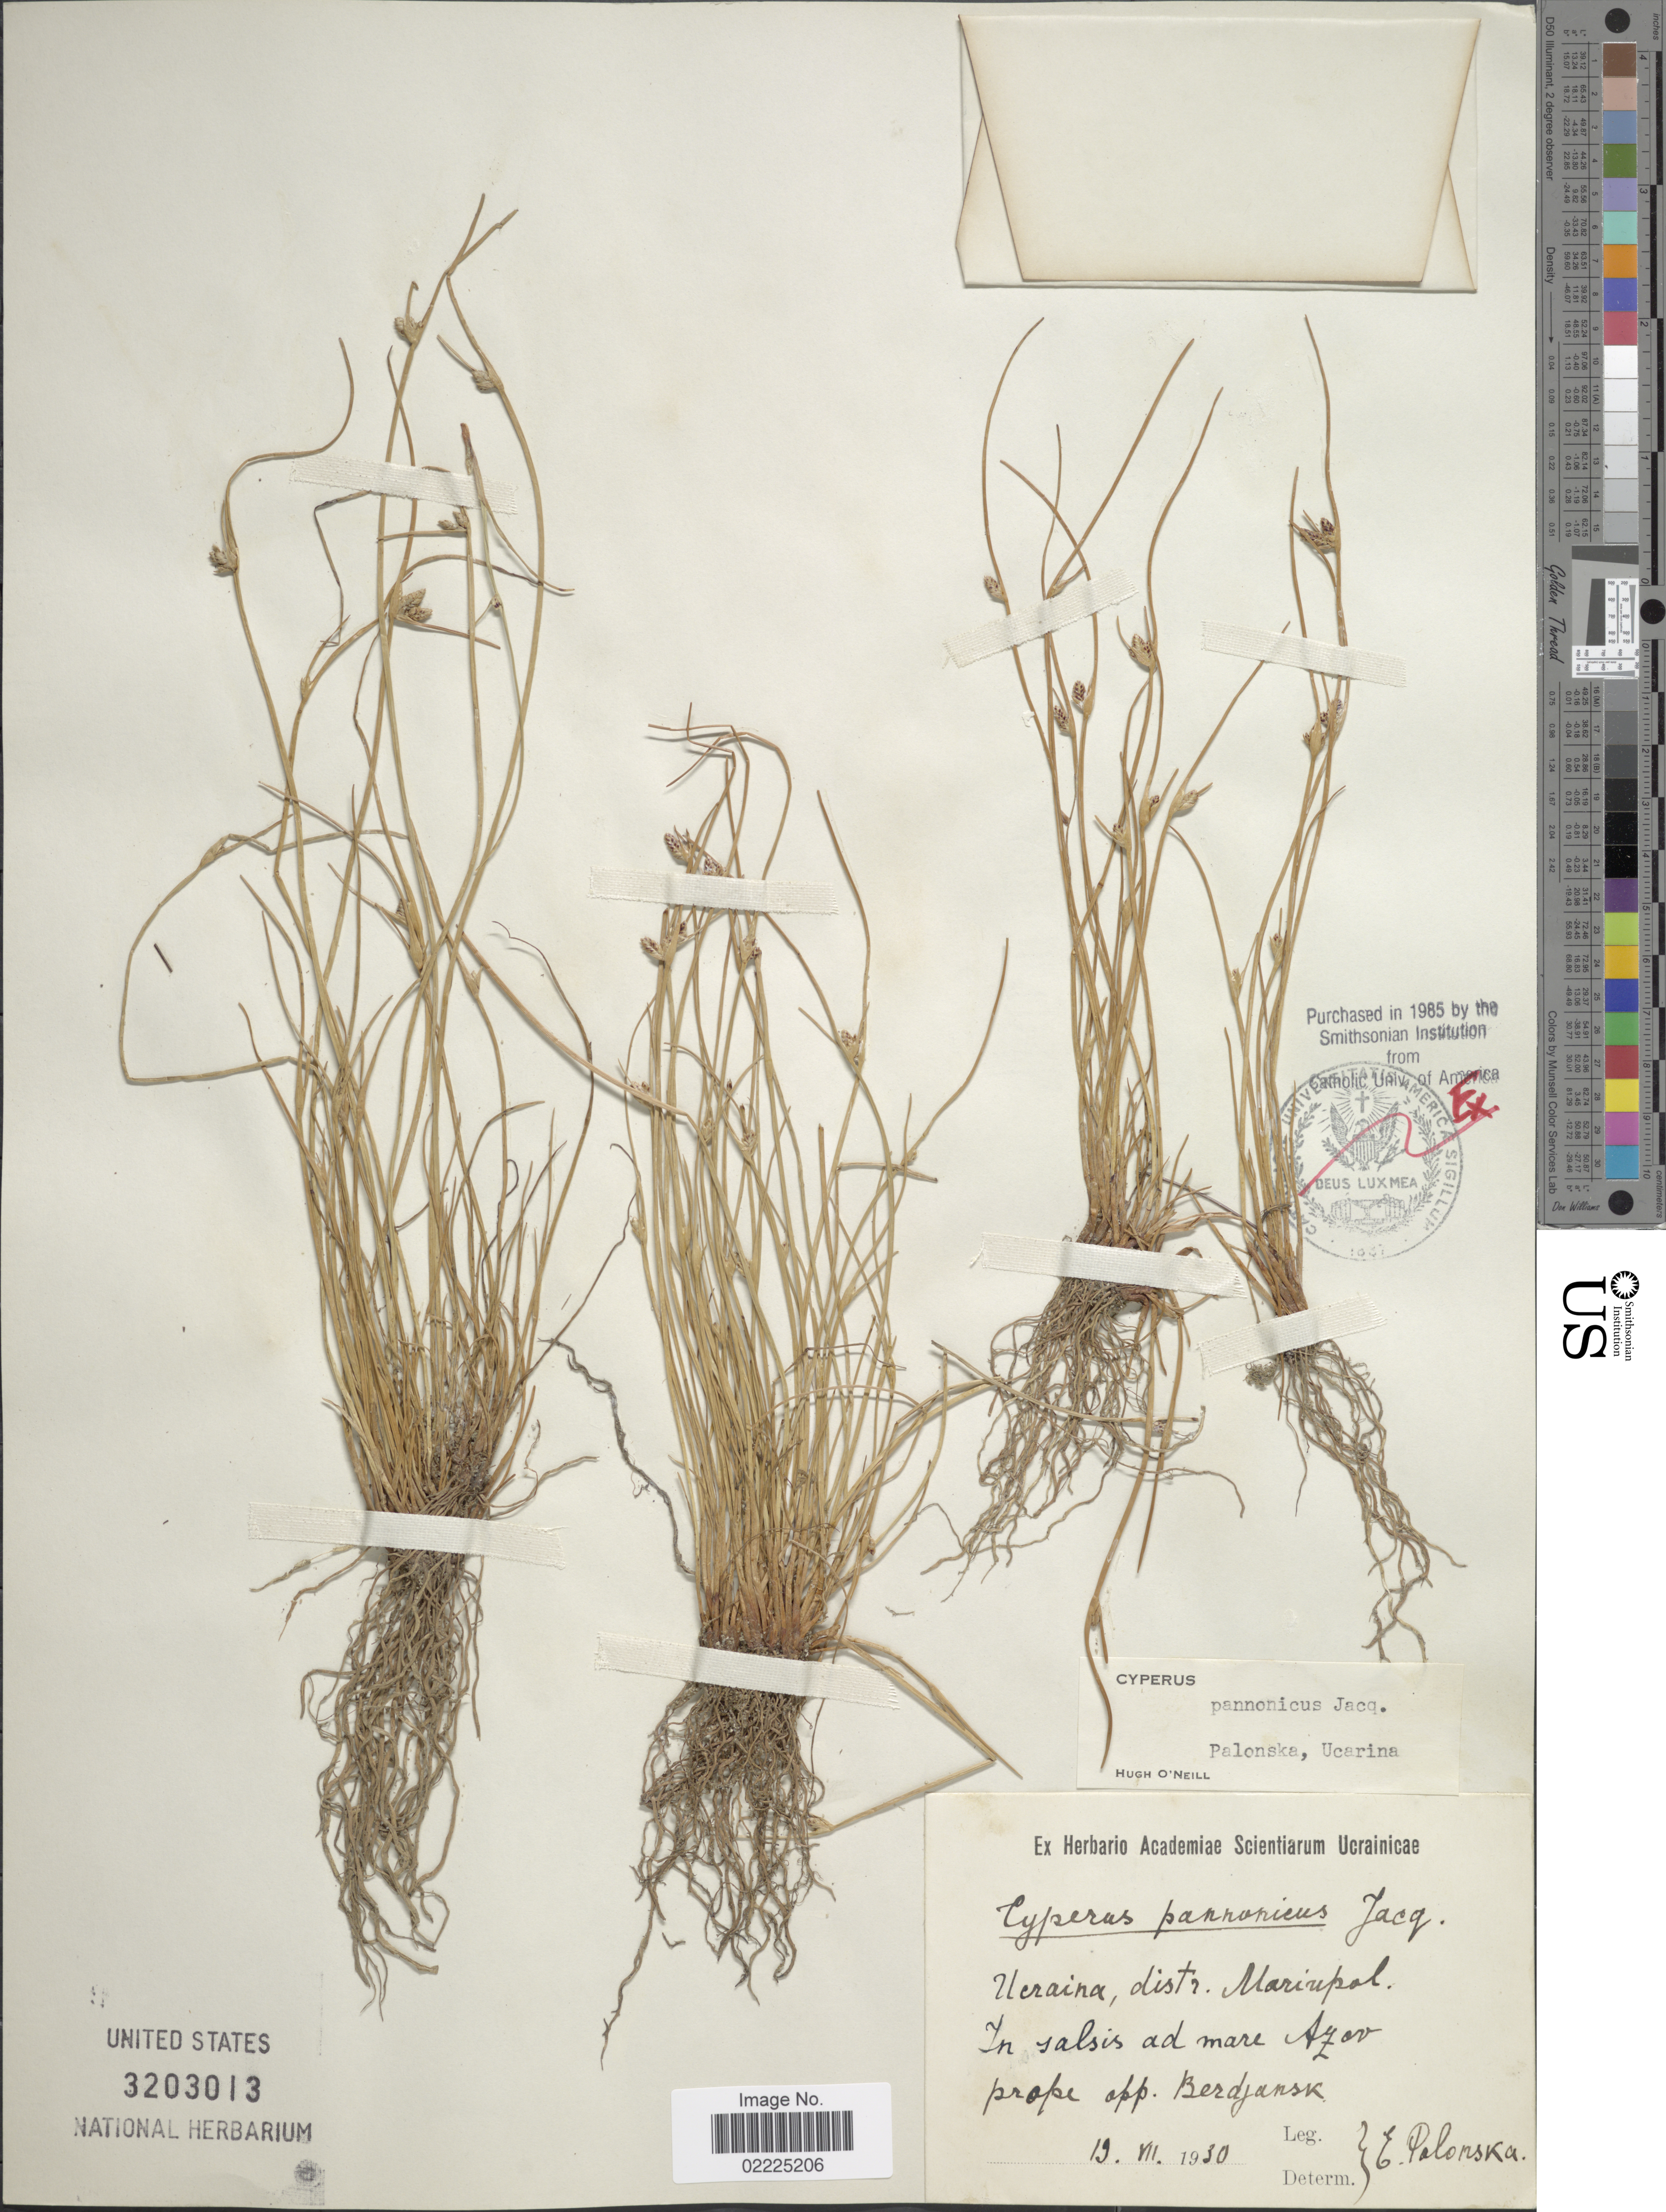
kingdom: Plantae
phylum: Tracheophyta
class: Liliopsida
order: Poales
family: Cyperaceae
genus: Cyperus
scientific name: Cyperus pannonicus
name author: Jacq.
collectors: E. Palonska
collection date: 1930-07-19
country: Ukraine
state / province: Donets'k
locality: Ucraina, distr. Mariupol. In salsis ad mare Azov prope app. Berdjansk.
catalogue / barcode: US 3203013